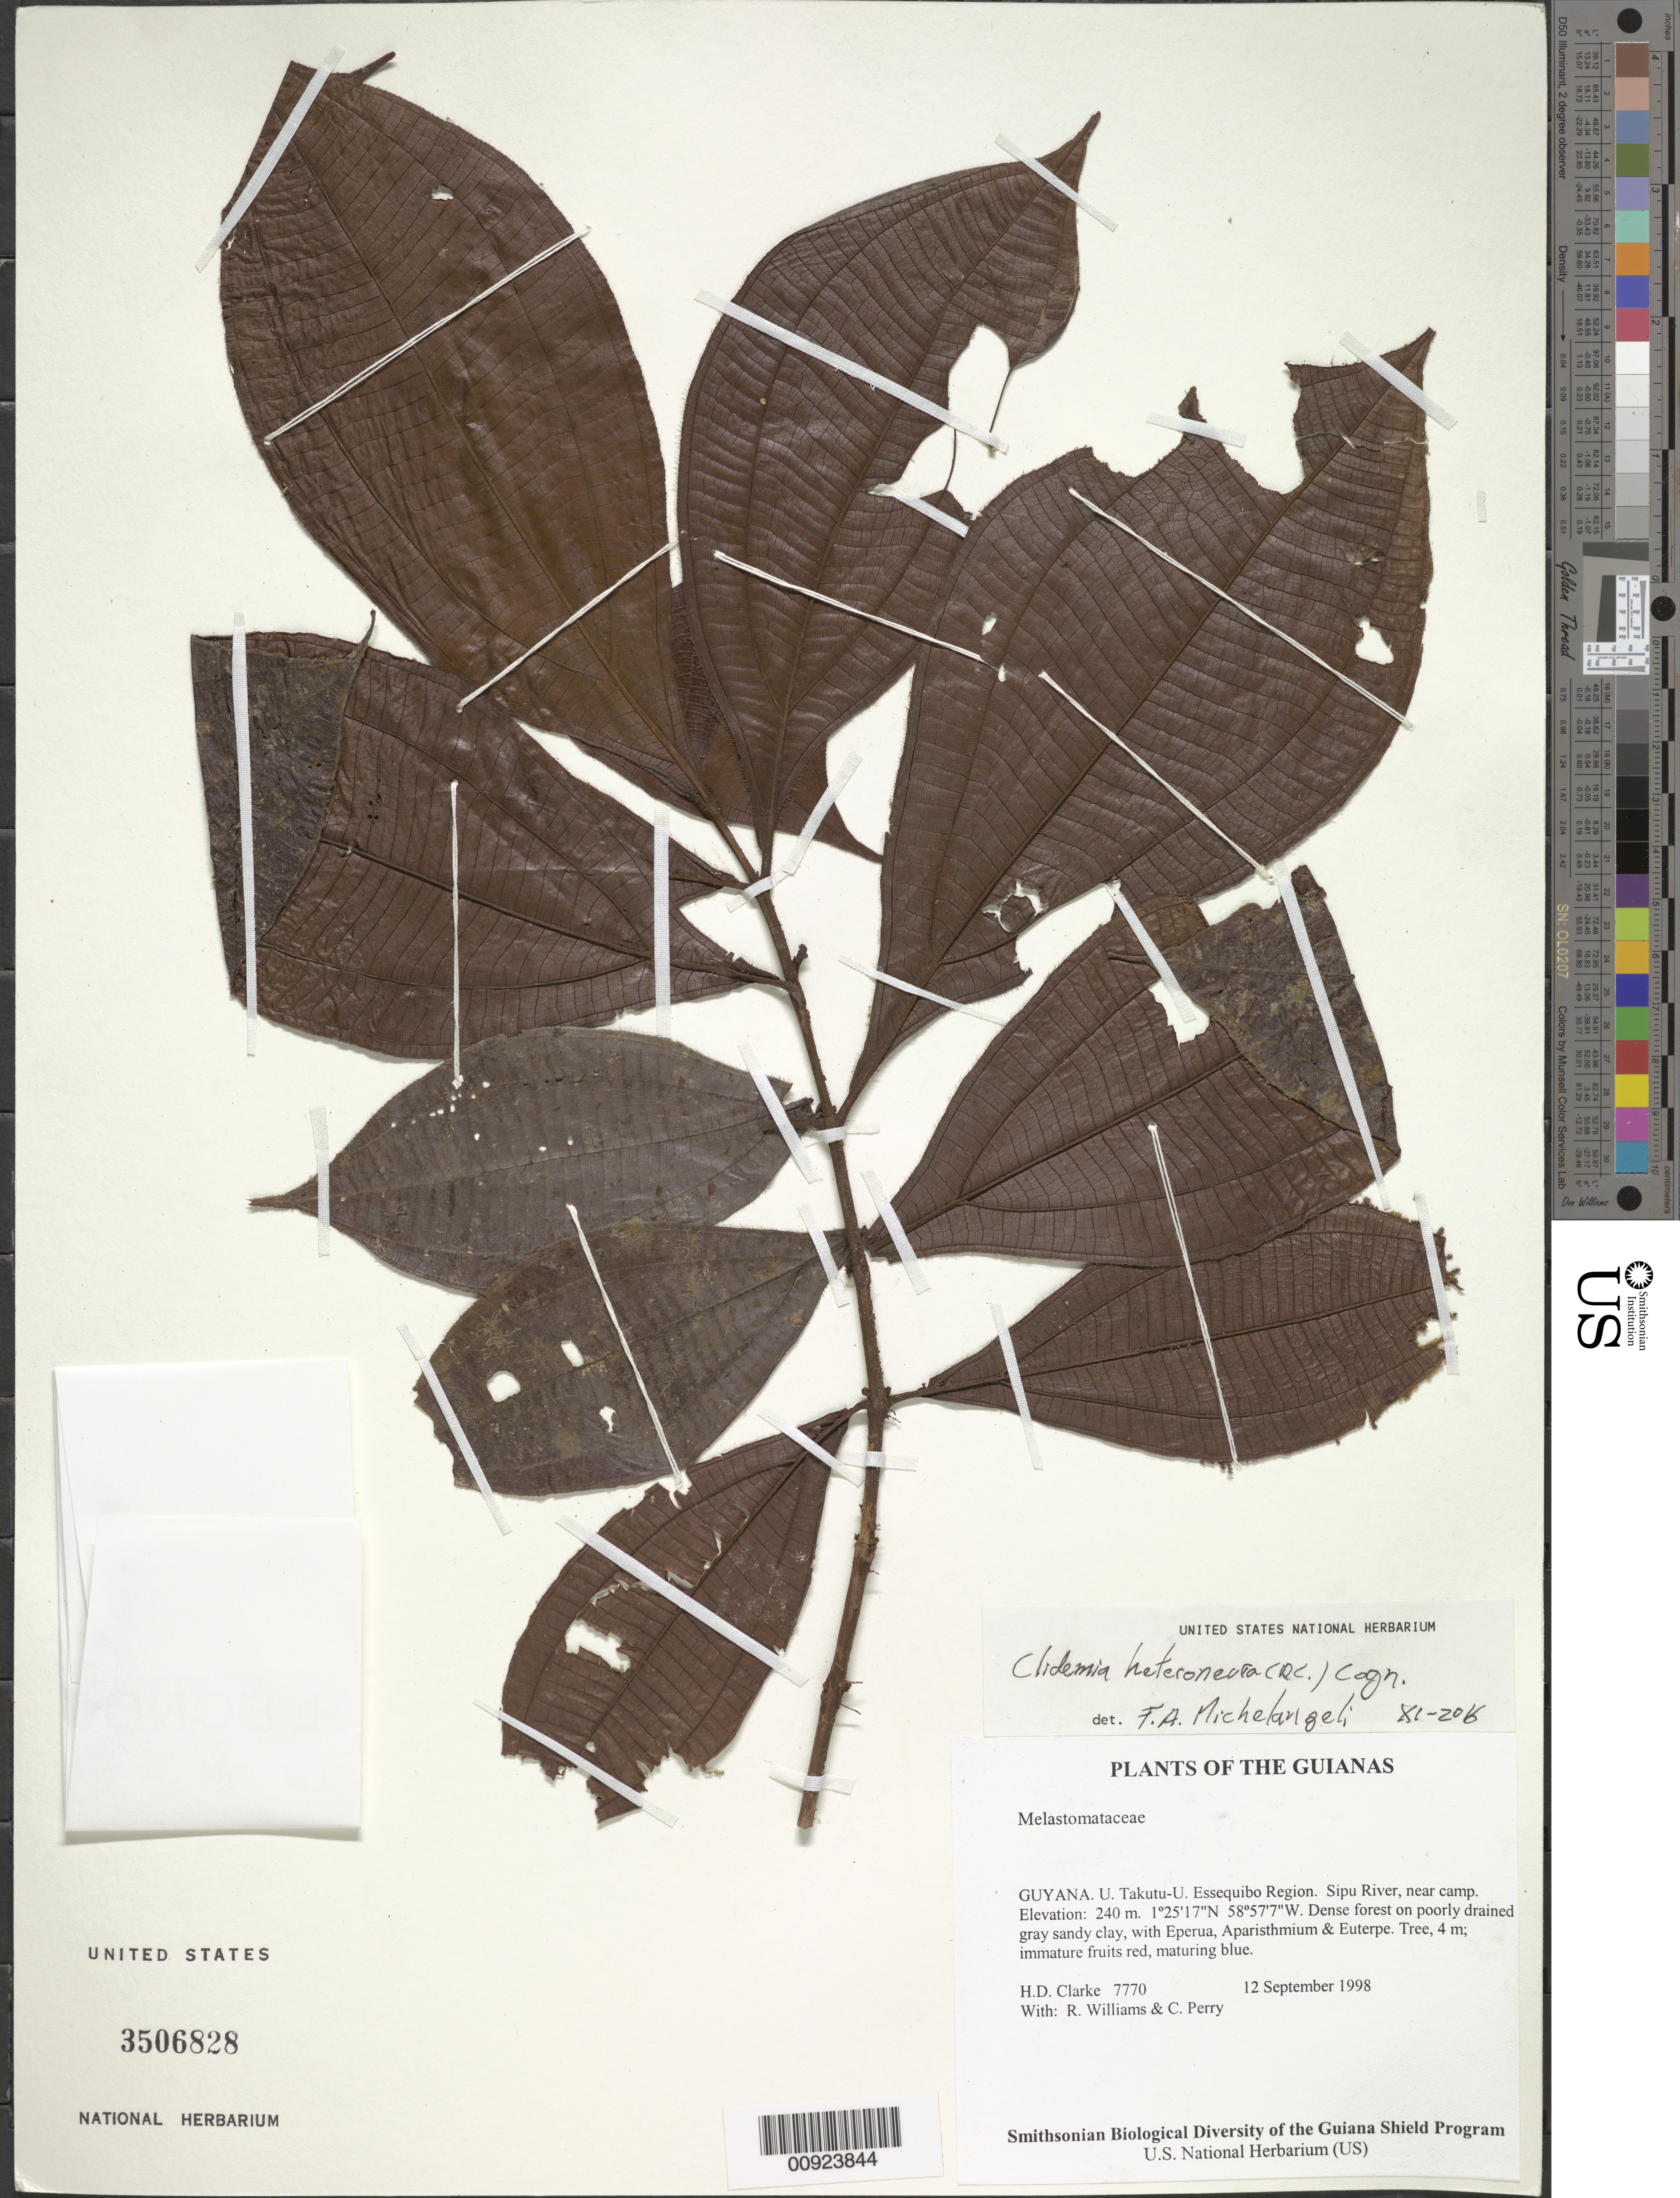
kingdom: Plantae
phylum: Tracheophyta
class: Magnoliopsida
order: Myrtales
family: Melastomataceae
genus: Clidemia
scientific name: Clidemia heteroneura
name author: (DC.) Cogn.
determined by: Michelangeli, F. A.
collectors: H. D. Clarke, R. Williams & C. Perry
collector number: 7770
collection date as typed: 12 September 1998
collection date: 1998-09-12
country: Guyana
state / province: U. Takutu-U. Essequibo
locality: Sipu River, near camp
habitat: Dense forest on poorly drained gray sandy clay, with Eperua, Aparisthmium & Euterpe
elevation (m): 240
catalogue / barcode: US 3506828